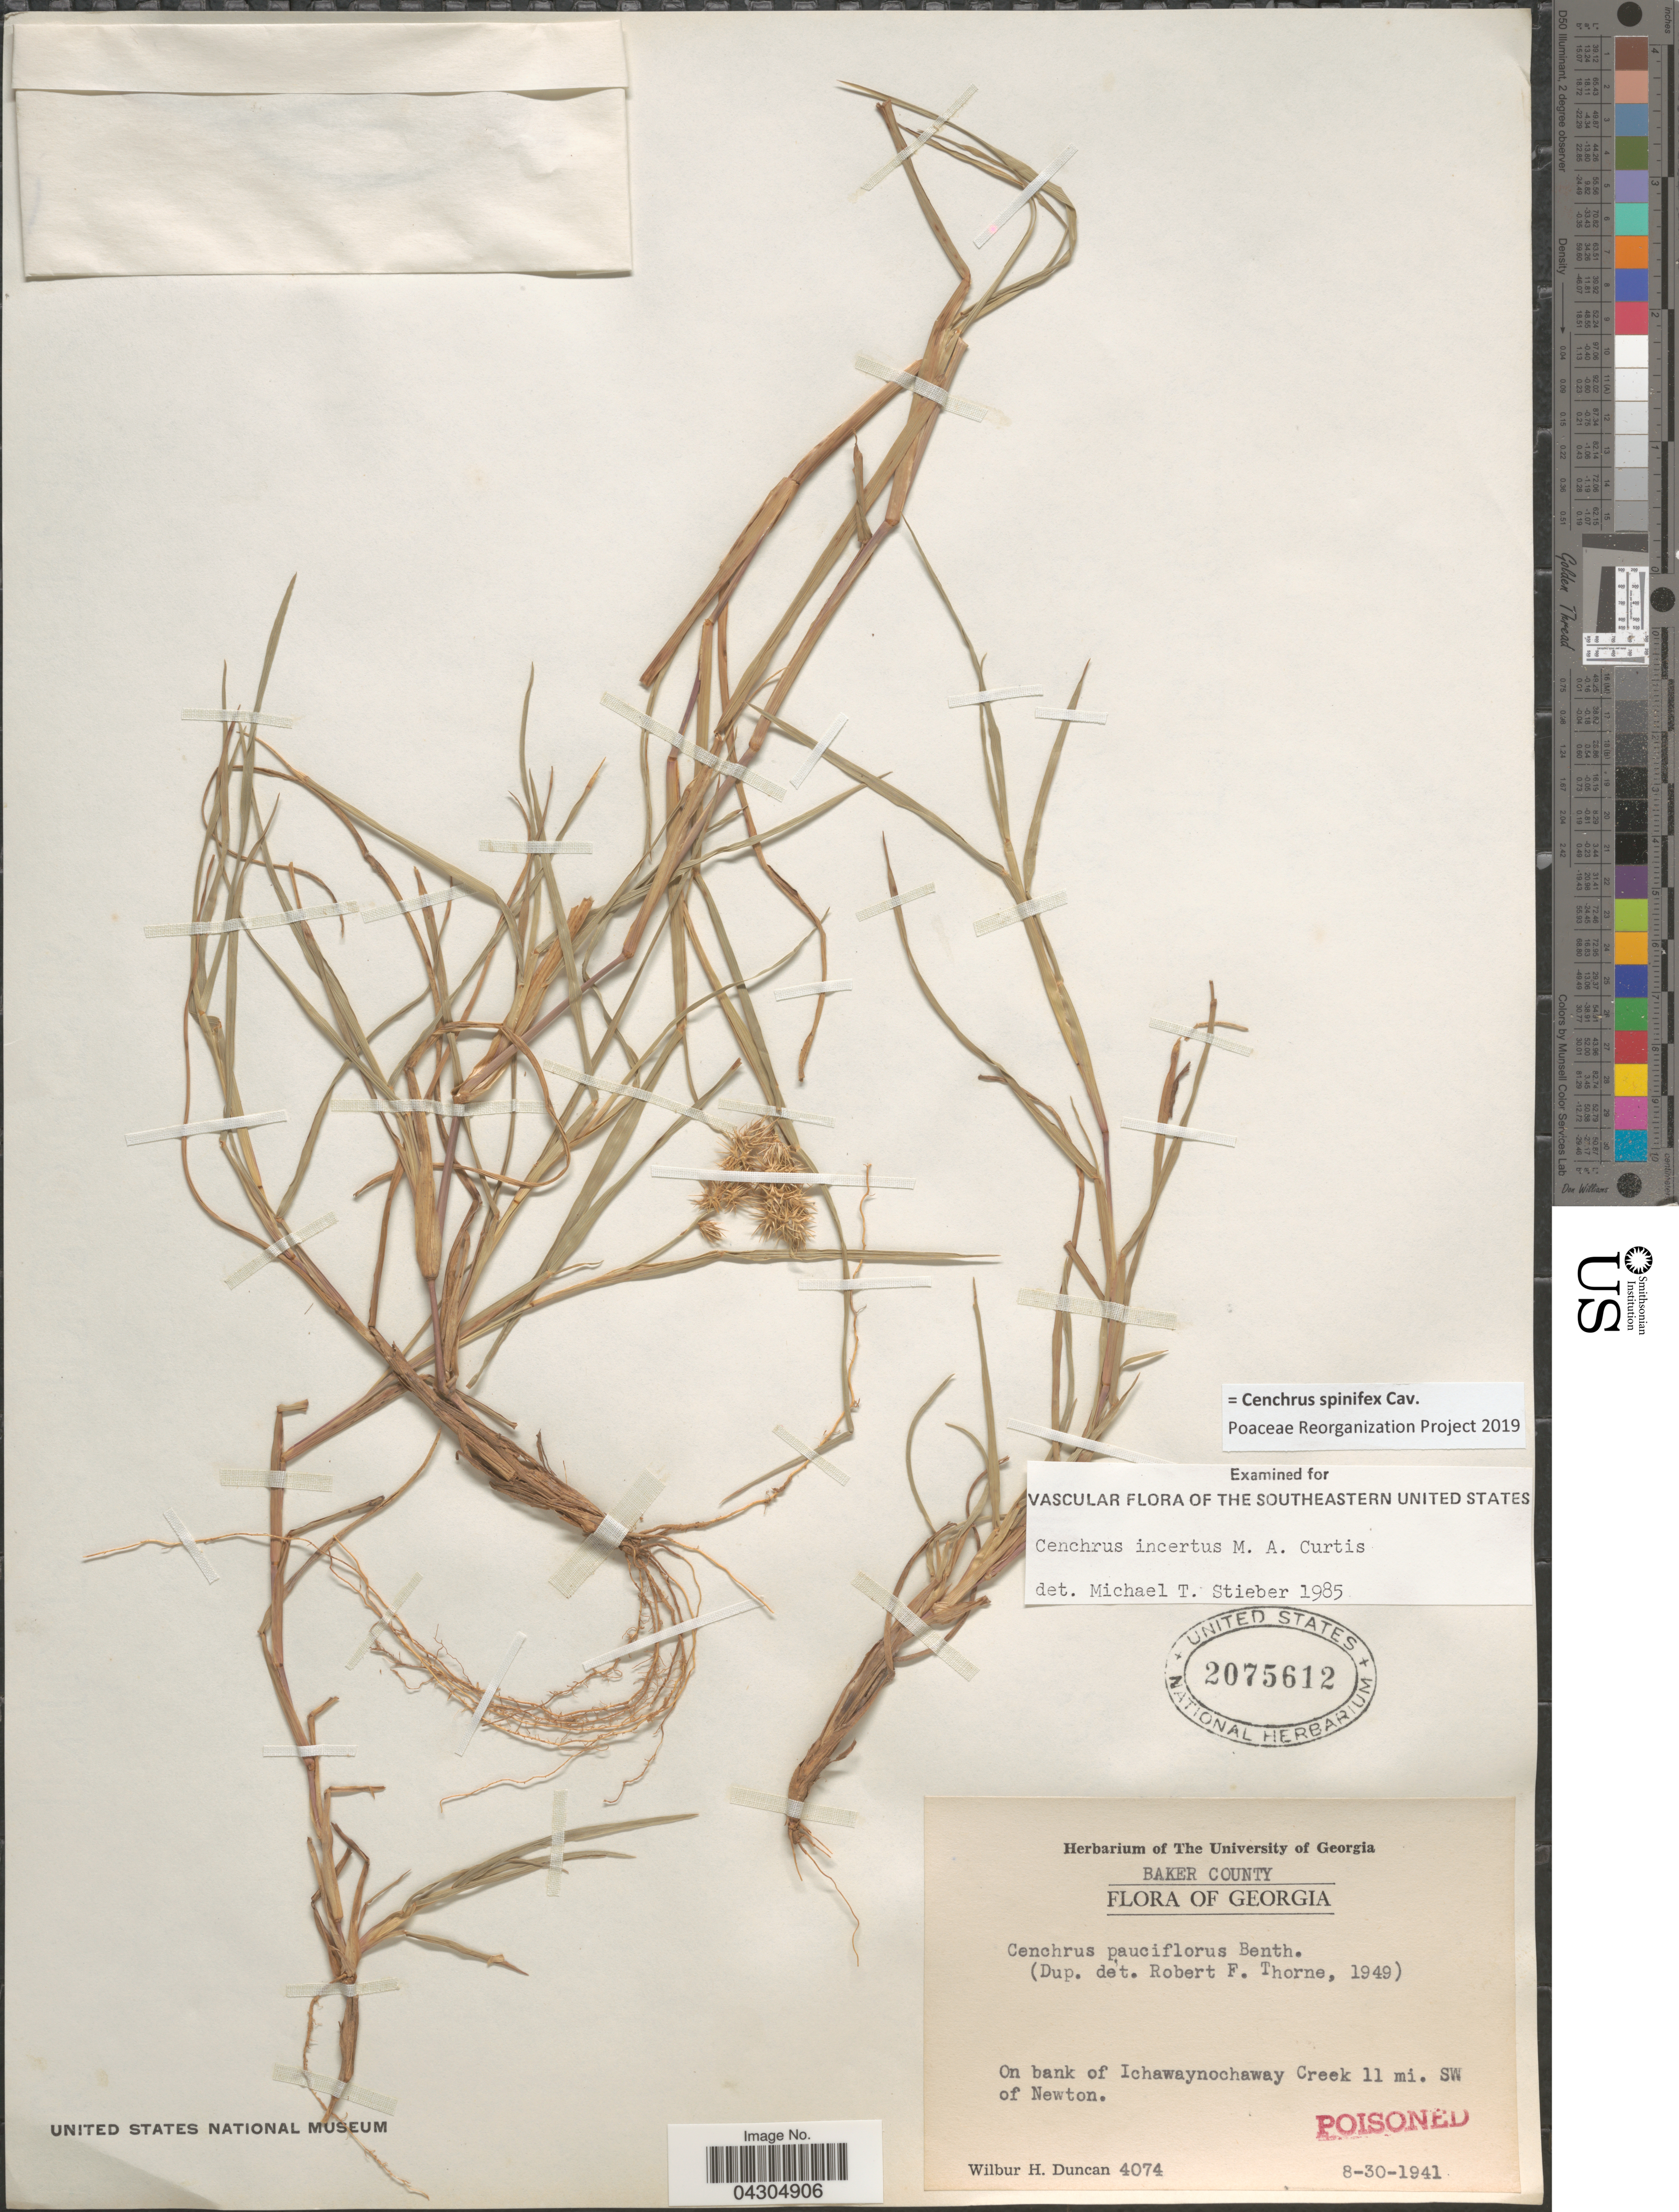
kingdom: Plantae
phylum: Tracheophyta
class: Liliopsida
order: Poales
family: Poaceae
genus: Cenchrus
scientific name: Cenchrus spinifex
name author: Cav.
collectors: W. H. Duncan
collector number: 4074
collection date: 1941-08-30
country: United States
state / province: Georgia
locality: Baker County. On bank of Ichawaynochaway Creek 11 mi. SW of Newton.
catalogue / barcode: US 2075612